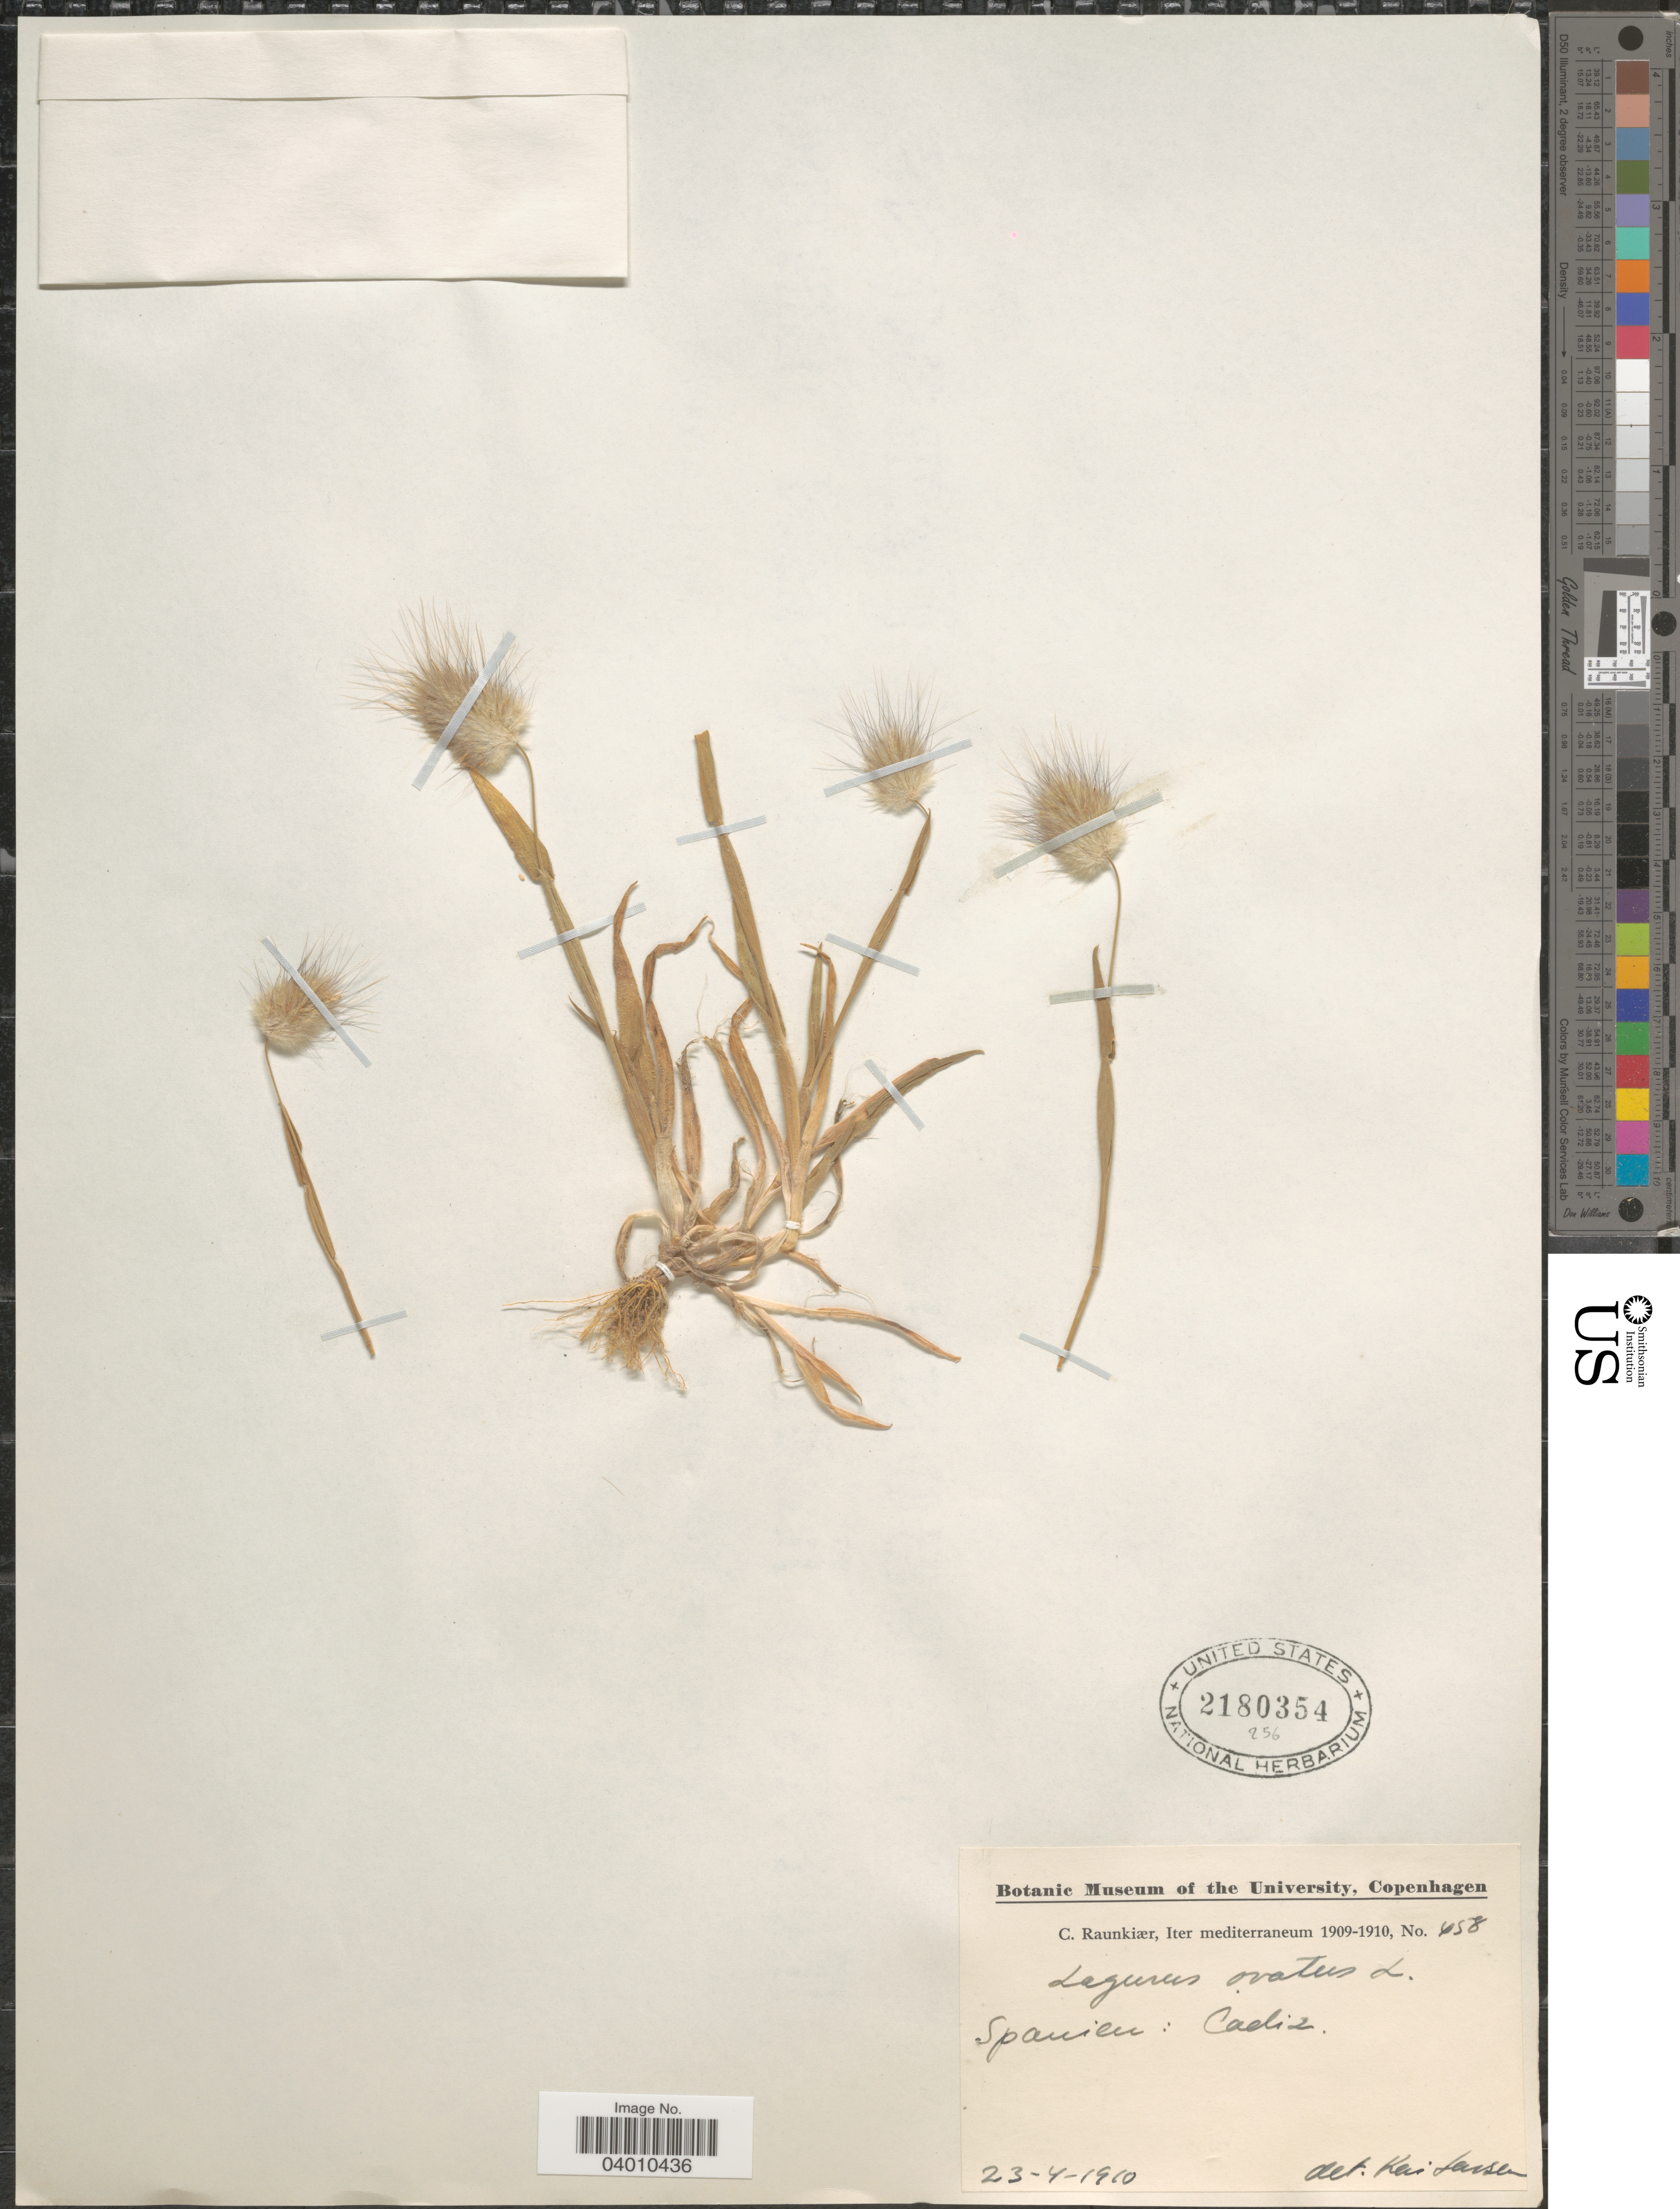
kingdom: Plantae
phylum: Tracheophyta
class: Liliopsida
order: Poales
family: Poaceae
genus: Lagurus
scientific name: Lagurus ovatus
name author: L.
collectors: C. Raunkiær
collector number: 458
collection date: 1910-04-23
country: Spain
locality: Cadiz.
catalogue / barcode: US 2180354